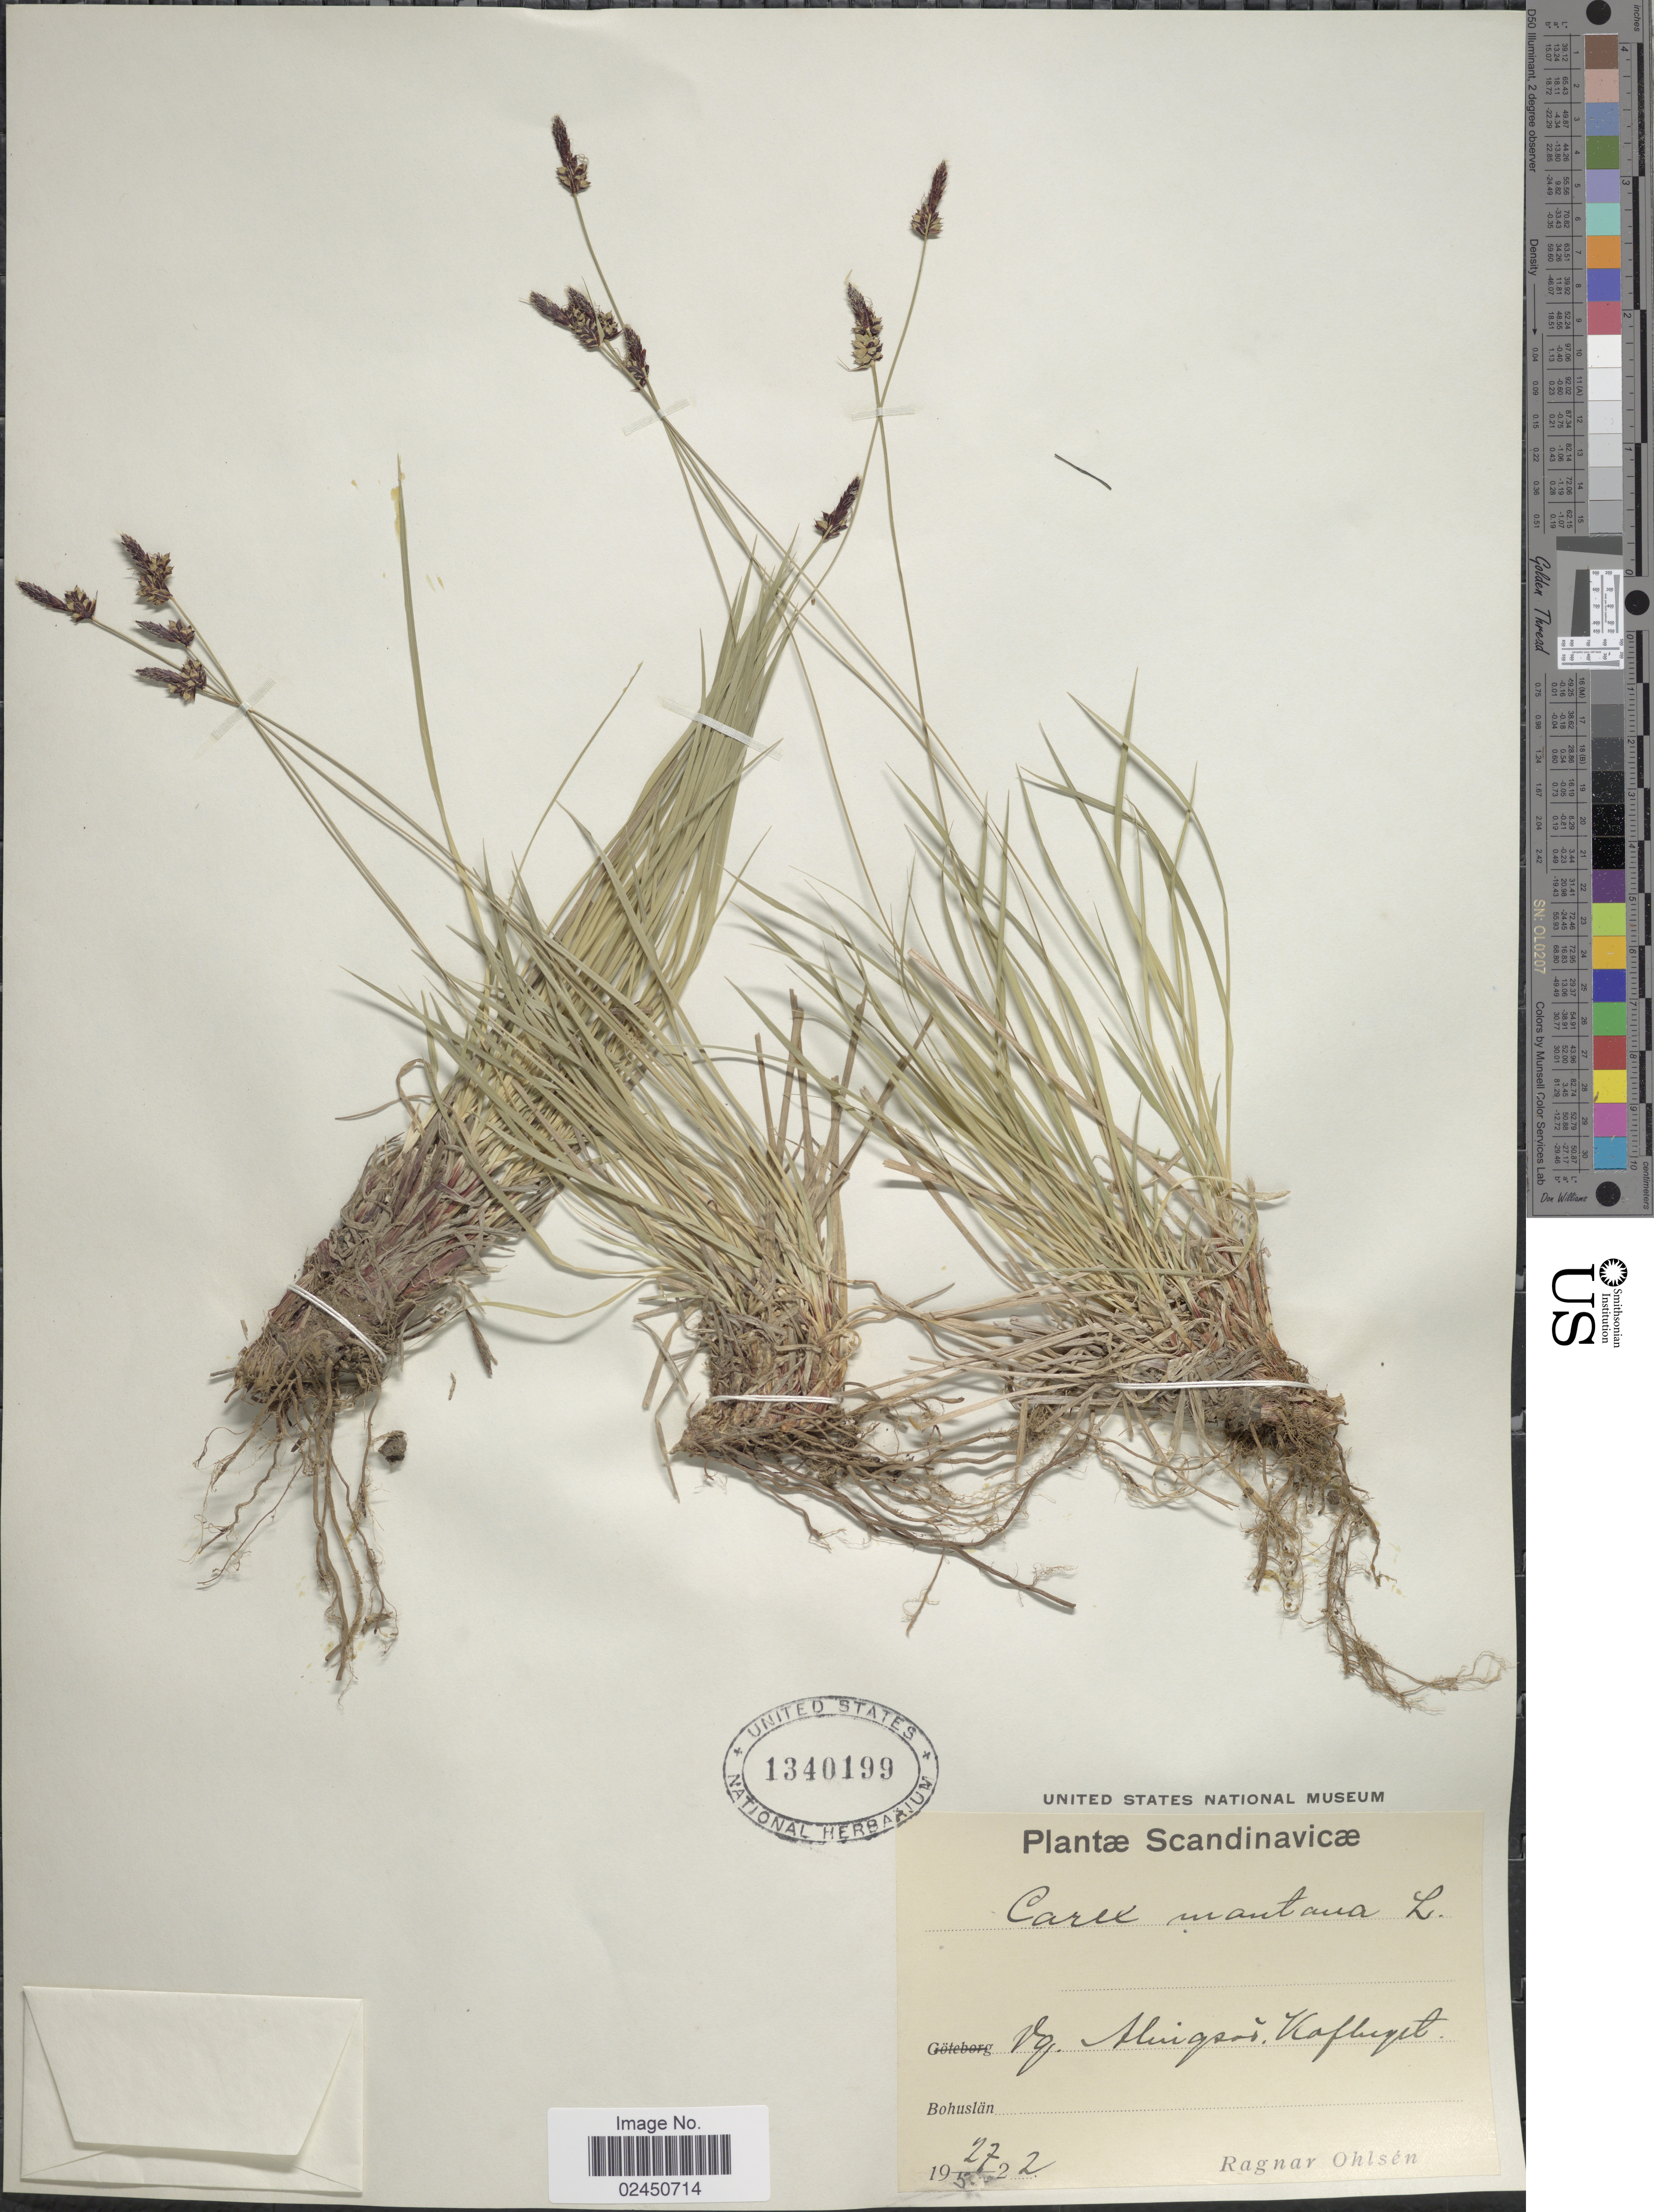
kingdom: Plantae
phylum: Tracheophyta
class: Liliopsida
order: Poales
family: Cyperaceae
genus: Carex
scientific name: Carex montana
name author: L.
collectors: R. Ohlsen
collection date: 1922-05-27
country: Sweden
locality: Scandinavicae, Vg. Alingsas Kofberget [interpreted], Bohuslan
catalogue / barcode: US 1340199